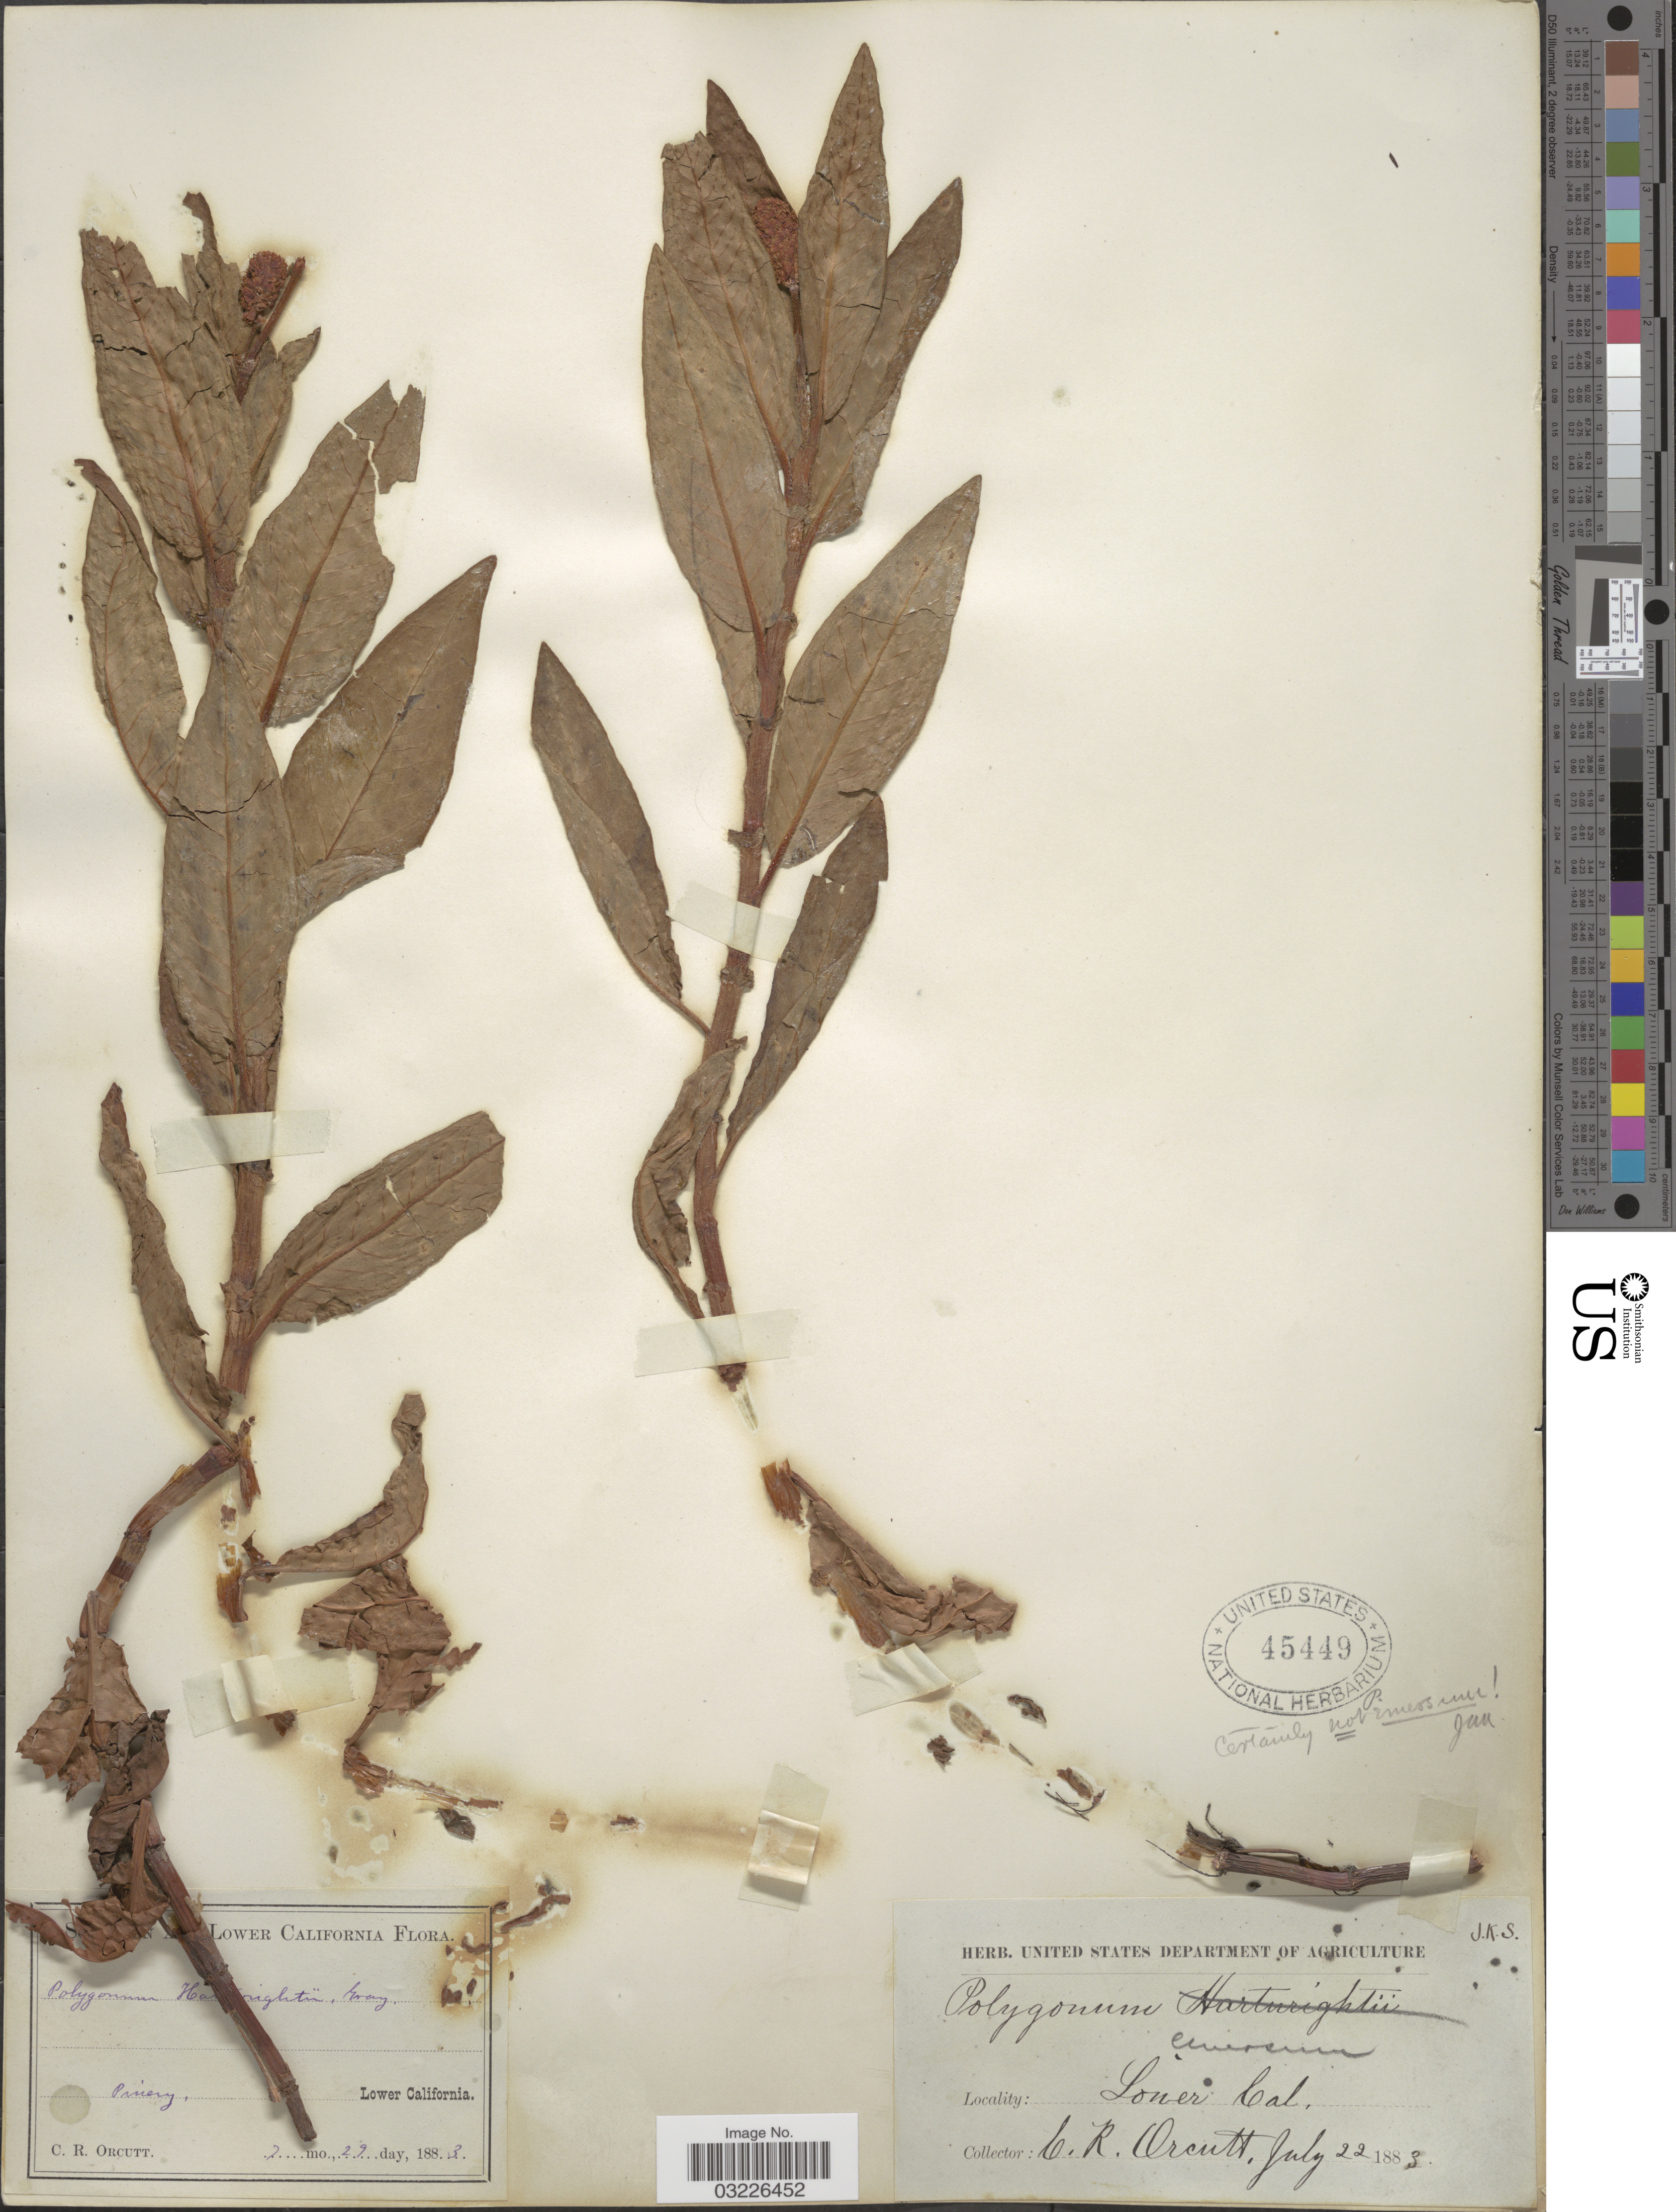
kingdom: Plantae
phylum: Tracheophyta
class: Magnoliopsida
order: Caryophyllales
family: Polygonaceae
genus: Persicaria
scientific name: Persicaria sp.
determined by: Atha, D. E.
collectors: C. R. Orcutt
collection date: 1883-07-22/1883-07-29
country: Mexico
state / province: Baja California Norte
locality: Lower California. Pinery.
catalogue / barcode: US 45449